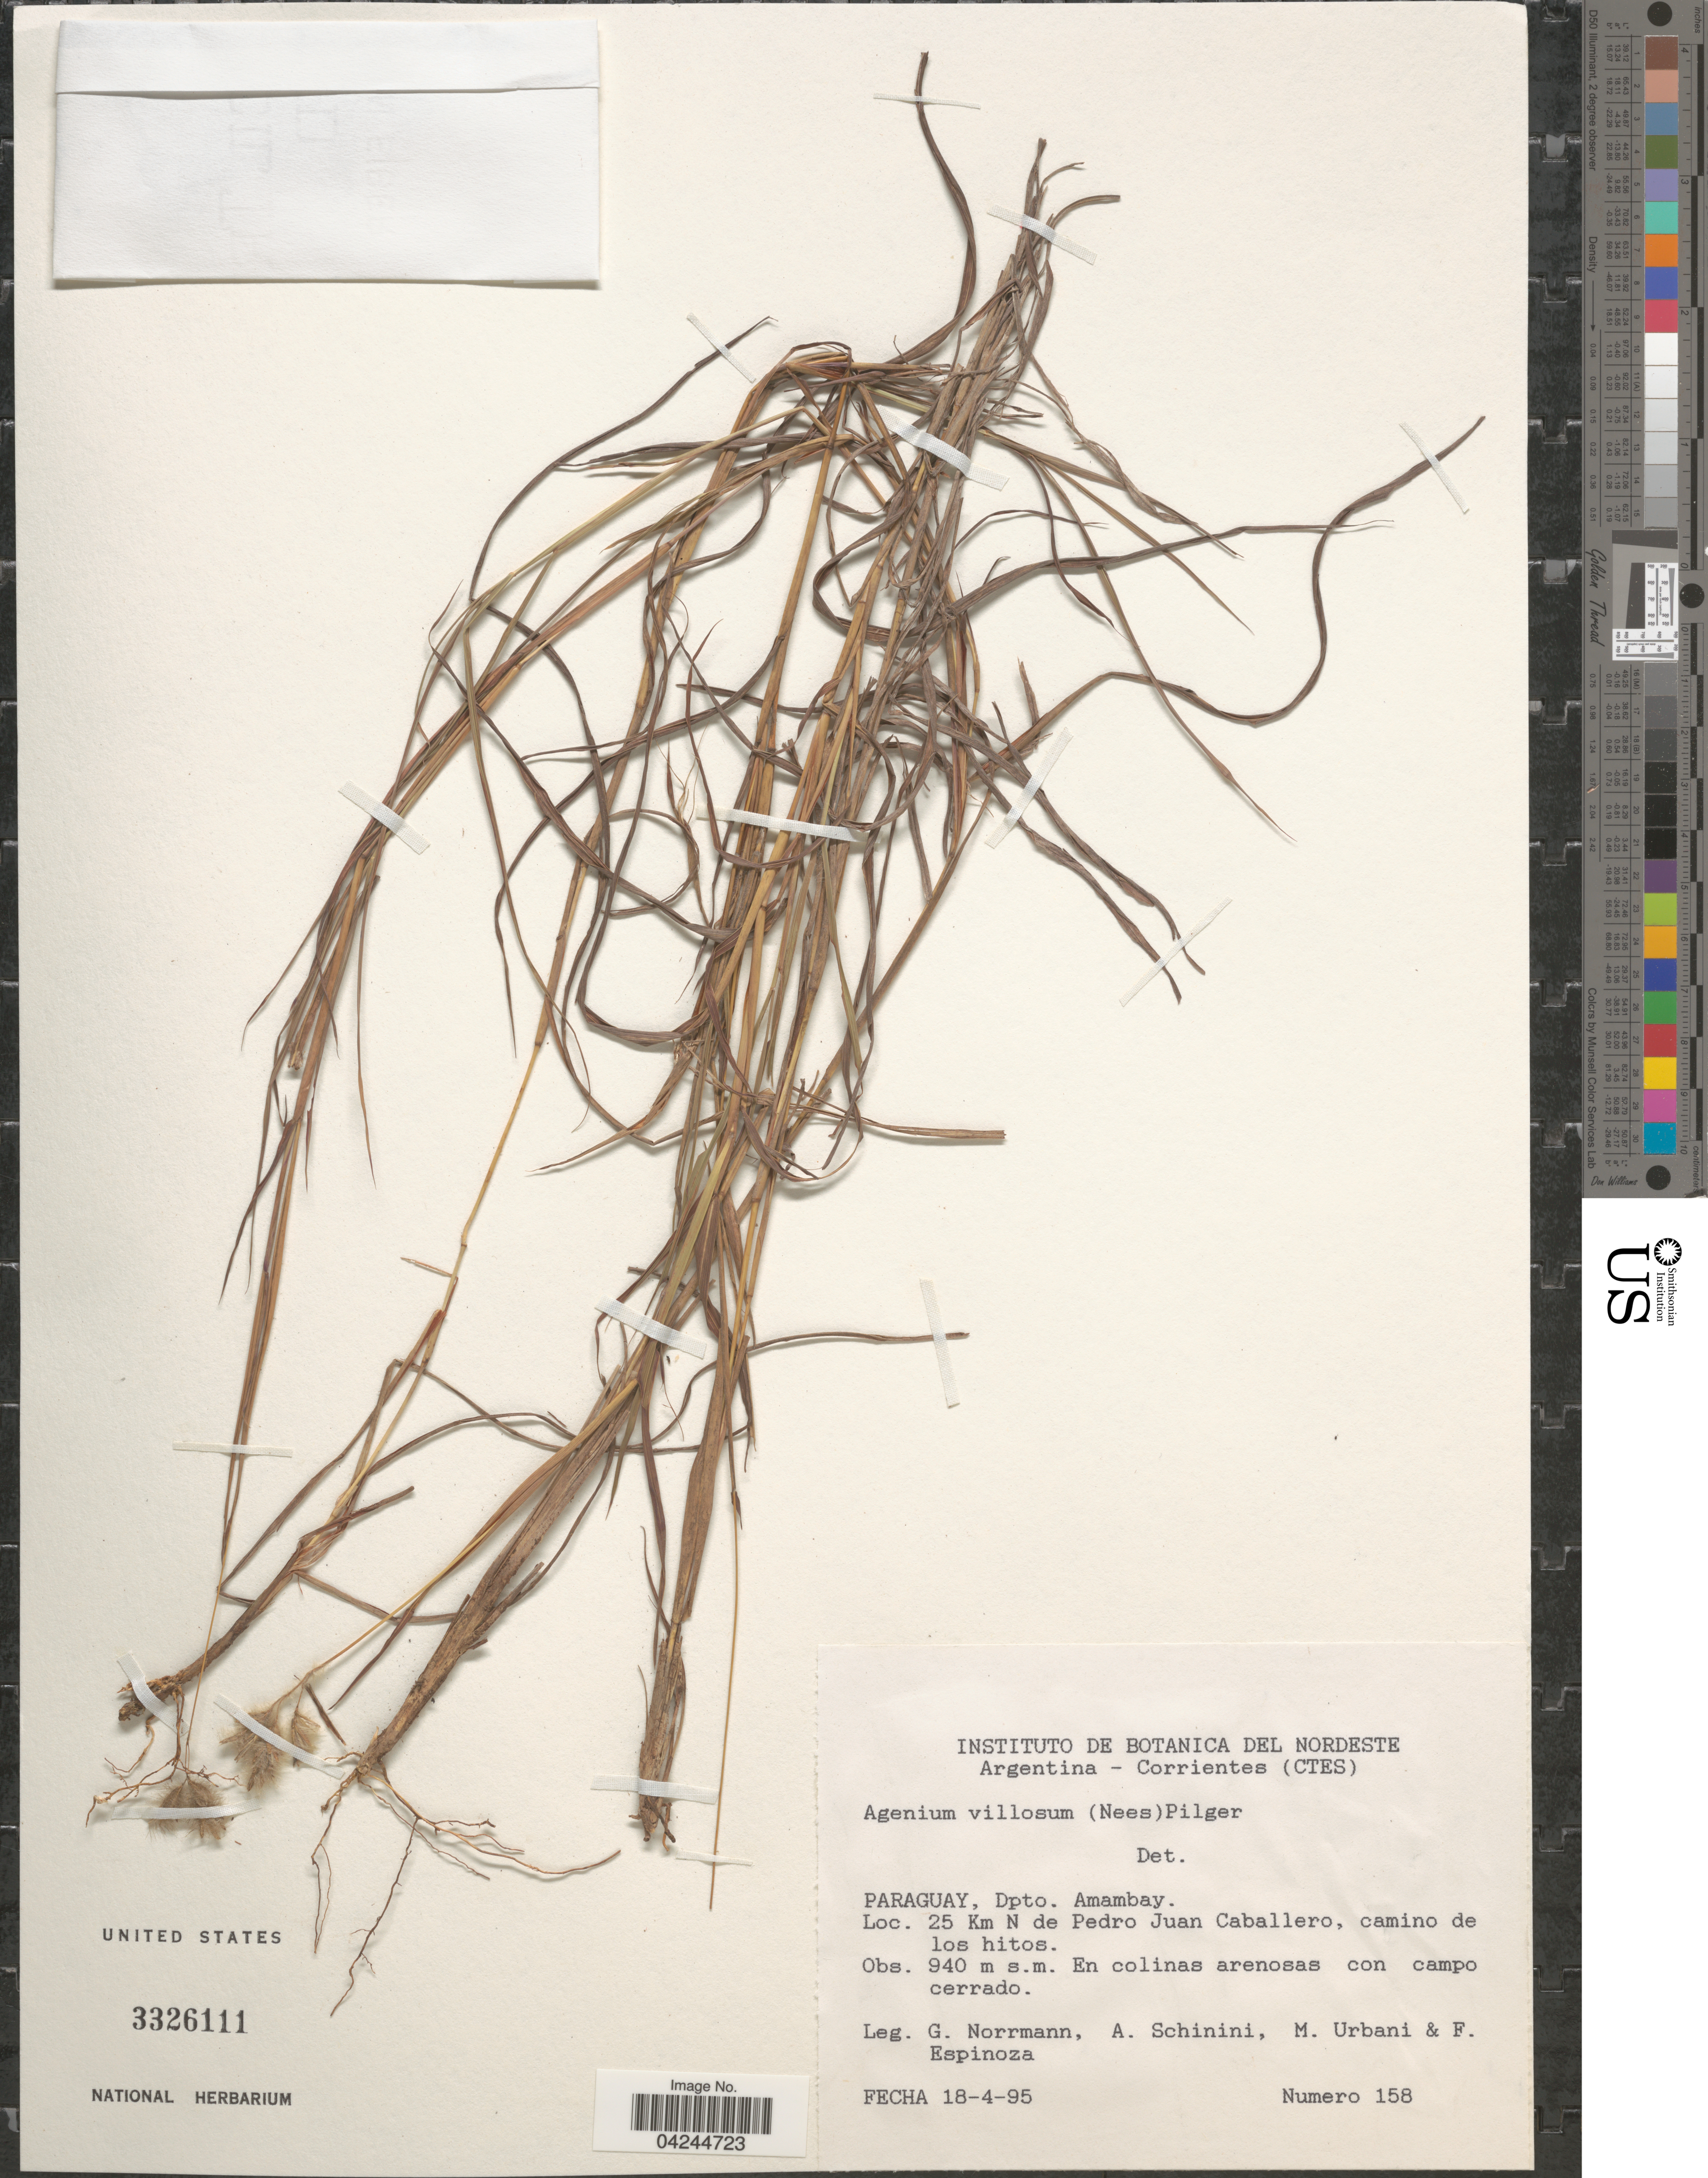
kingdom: Plantae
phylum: Tracheophyta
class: Liliopsida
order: Poales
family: Poaceae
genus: Agenium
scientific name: Agenium villosum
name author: (Nees) Pilg.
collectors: G. Norrmann, A. Schinini, M. Urbani & F. Espinoza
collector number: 158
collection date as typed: Transcribed d/m/y: 18/4/95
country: Paraguay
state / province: Amambay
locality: Dpto. Amambay. 25 Km N de Pedro Juan Caballero, camino de los hitos.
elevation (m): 940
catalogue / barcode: US 3326111